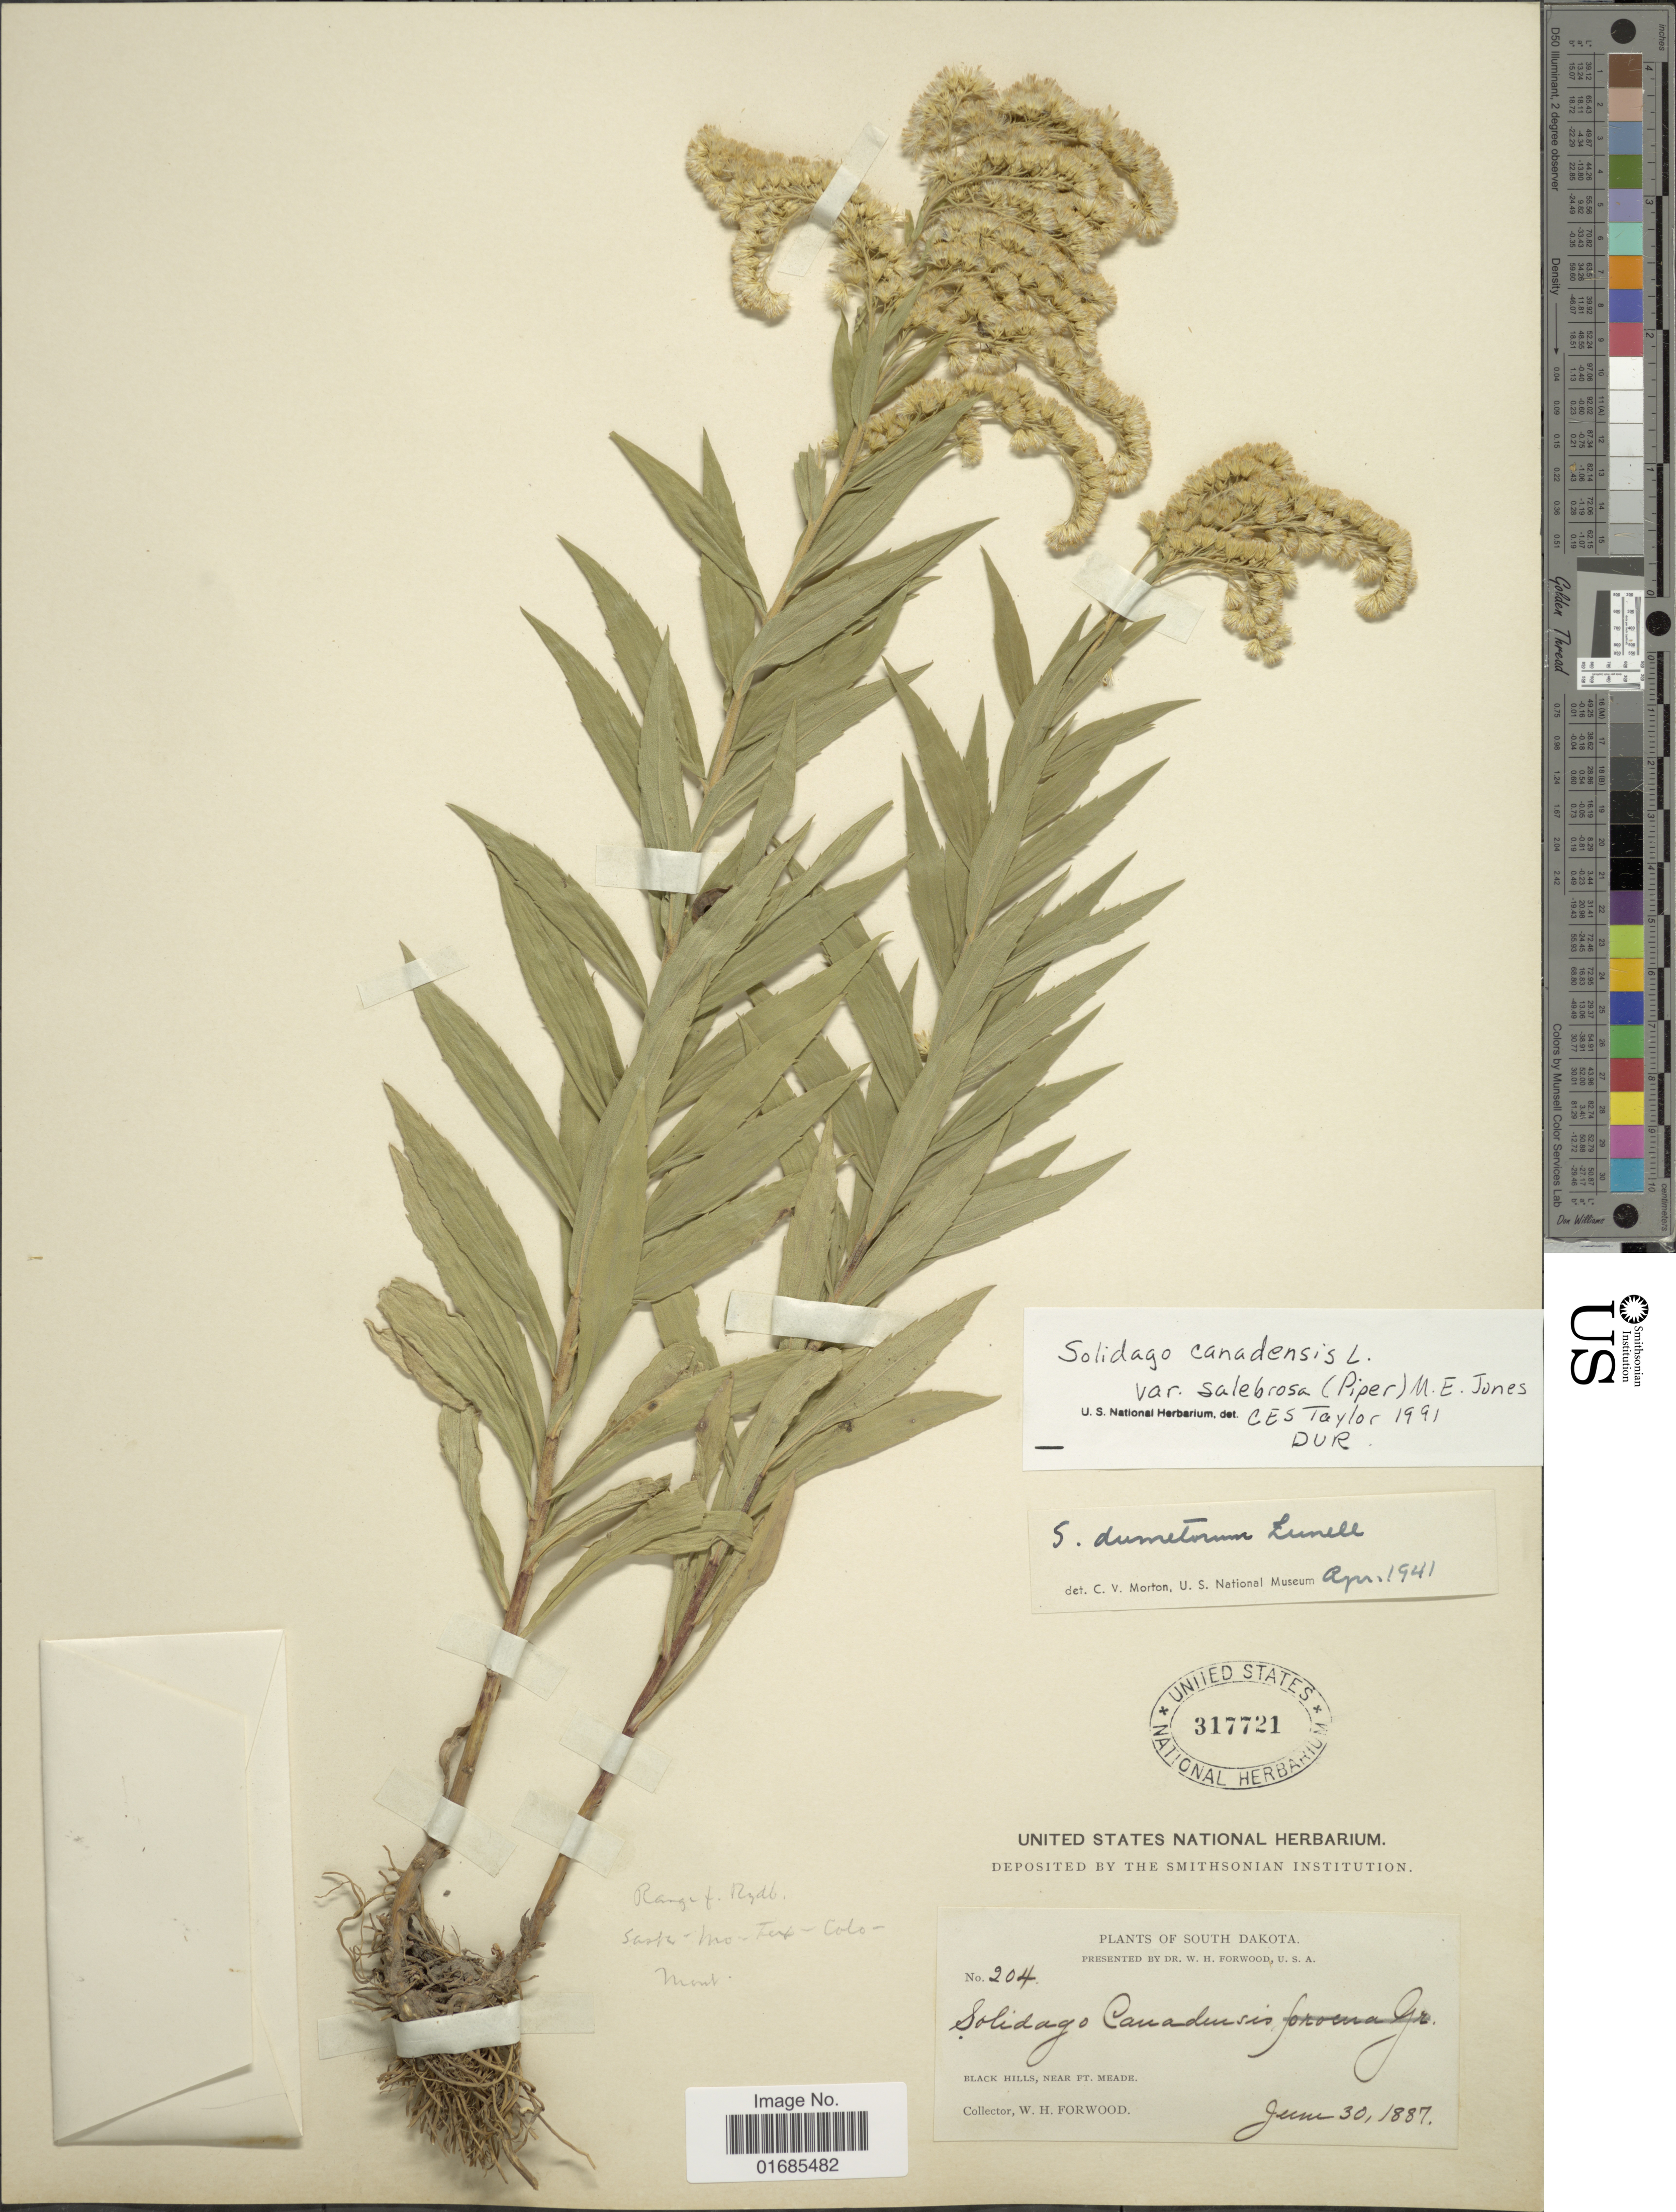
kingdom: Plantae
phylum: Tracheophyta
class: Magnoliopsida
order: Asterales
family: Asteraceae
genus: Solidago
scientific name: Solidago canadensis var. salebrosa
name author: (Piper) M.E. Jones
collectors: W. Forwood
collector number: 204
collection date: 1887-06-30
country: United States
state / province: South Dakota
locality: Black Hills, near Ft. Meade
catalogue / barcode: US 317721